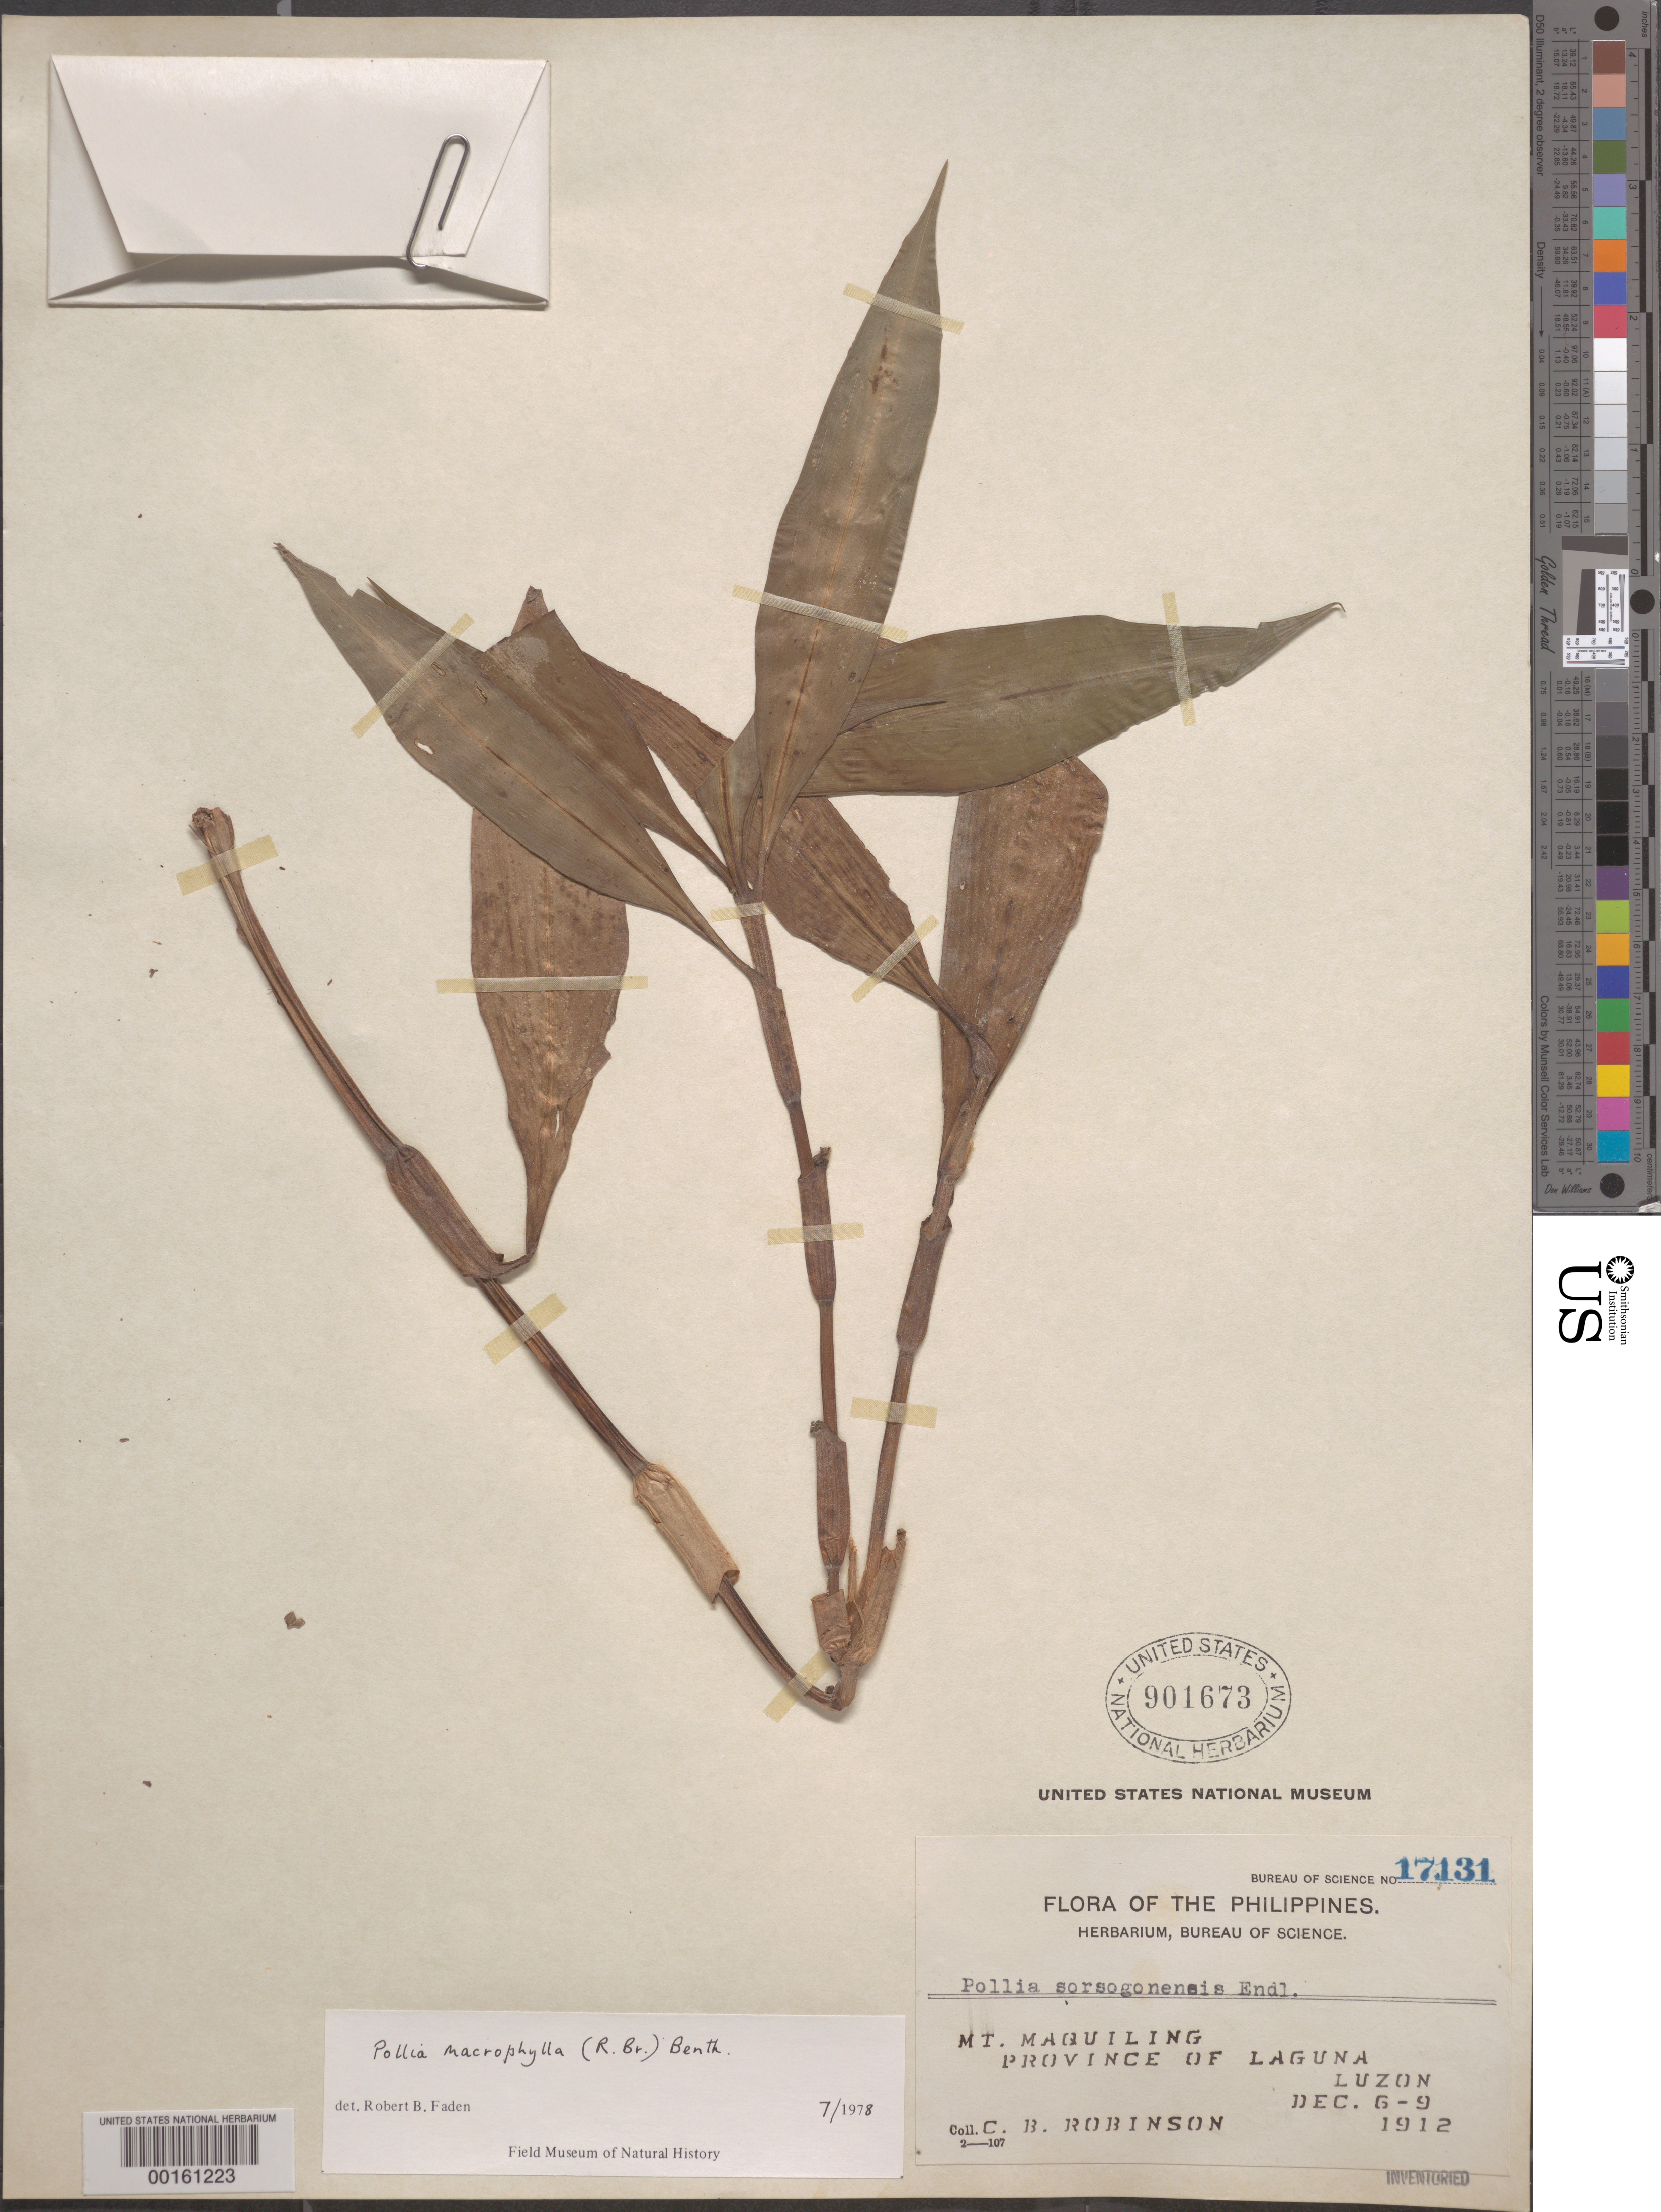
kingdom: Plantae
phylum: Tracheophyta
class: Liliopsida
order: Commelinales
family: Commelinaceae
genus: Pollia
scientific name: Pollia macrophylla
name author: (R. Br.) Benth.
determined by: Faden, Robert B., (US), Smithsonian Institution - National Museum of Natural History (UNITED STATES)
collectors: C. Robinson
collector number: Bur. Sci. 17131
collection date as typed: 06 Dec 1912 to 09 Dec 1912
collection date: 1912-12-06/1912-12-09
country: Philippines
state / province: Calabarzon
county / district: Laguna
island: Luzon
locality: Mt. Maquiling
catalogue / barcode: US 901673